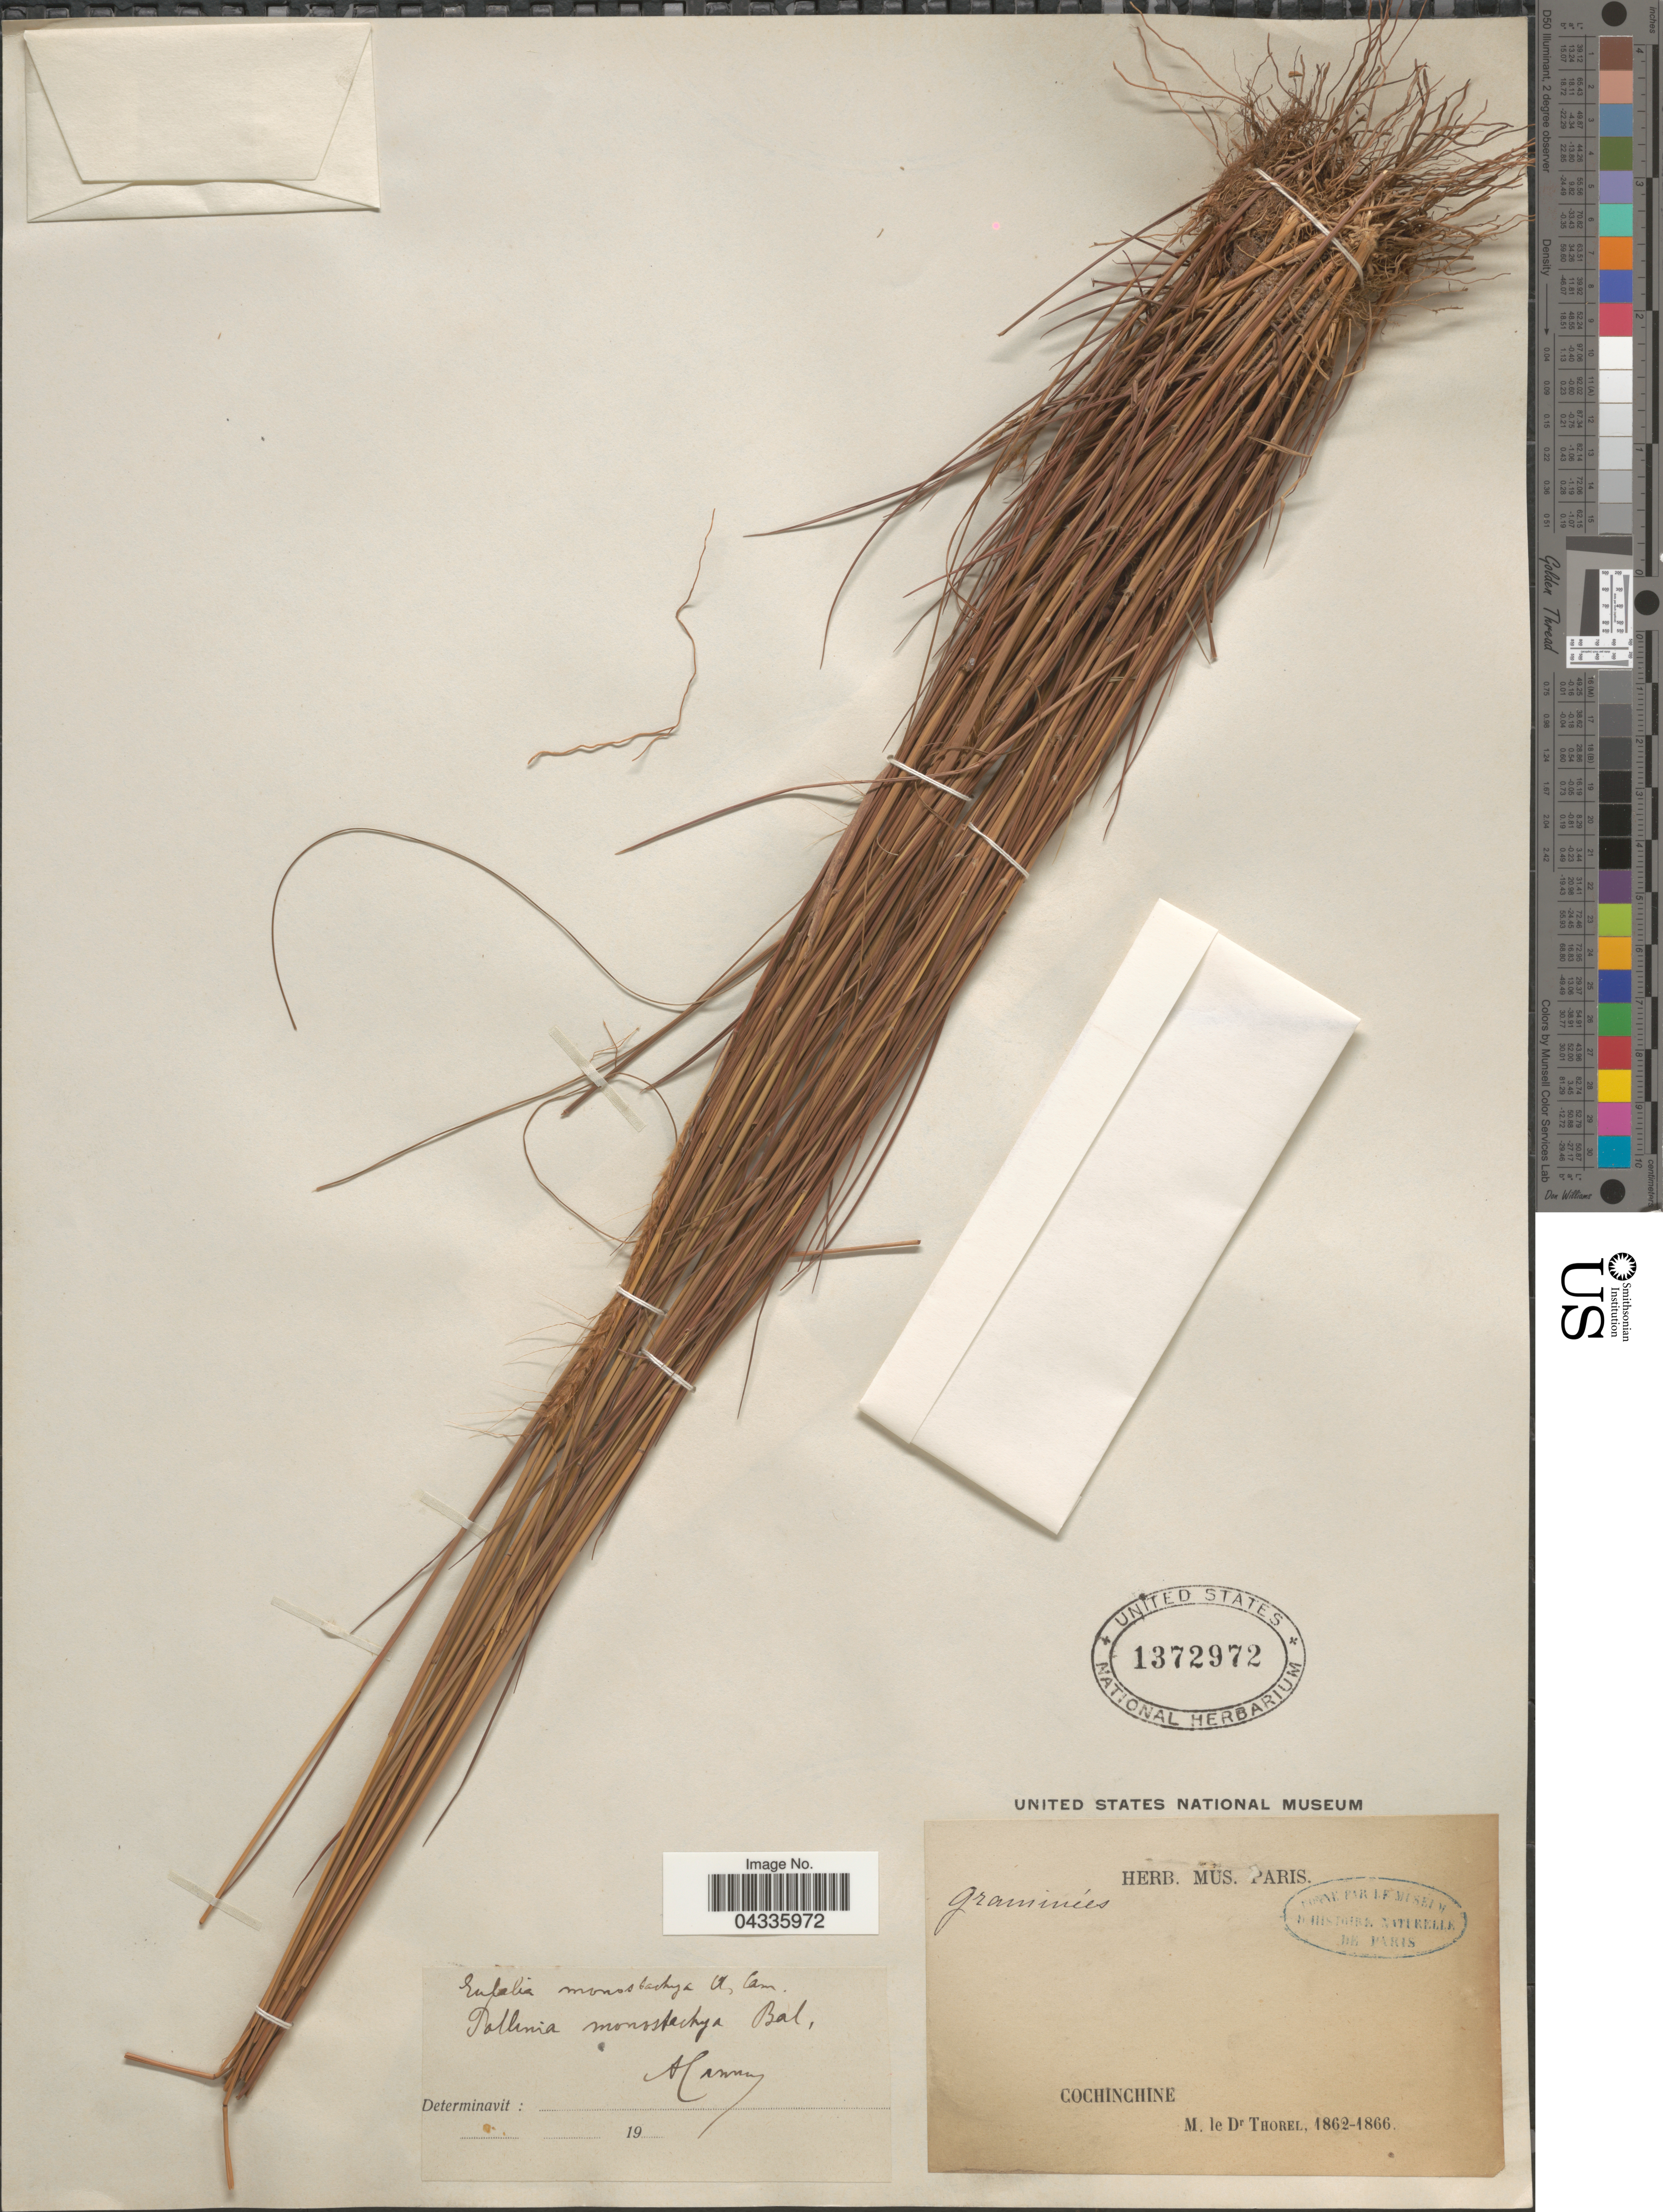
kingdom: Plantae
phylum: Tracheophyta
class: Liliopsida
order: Poales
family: Poaceae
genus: Eulalia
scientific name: Eulalia monostachya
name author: (Balansa) A. Camus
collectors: Thorel, M. "M. [=Monsieur] Thorel" DO NOT USE (error for C. Thorel)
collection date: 1862/1866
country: Vietnam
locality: Cochinchine.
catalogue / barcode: US 1372972